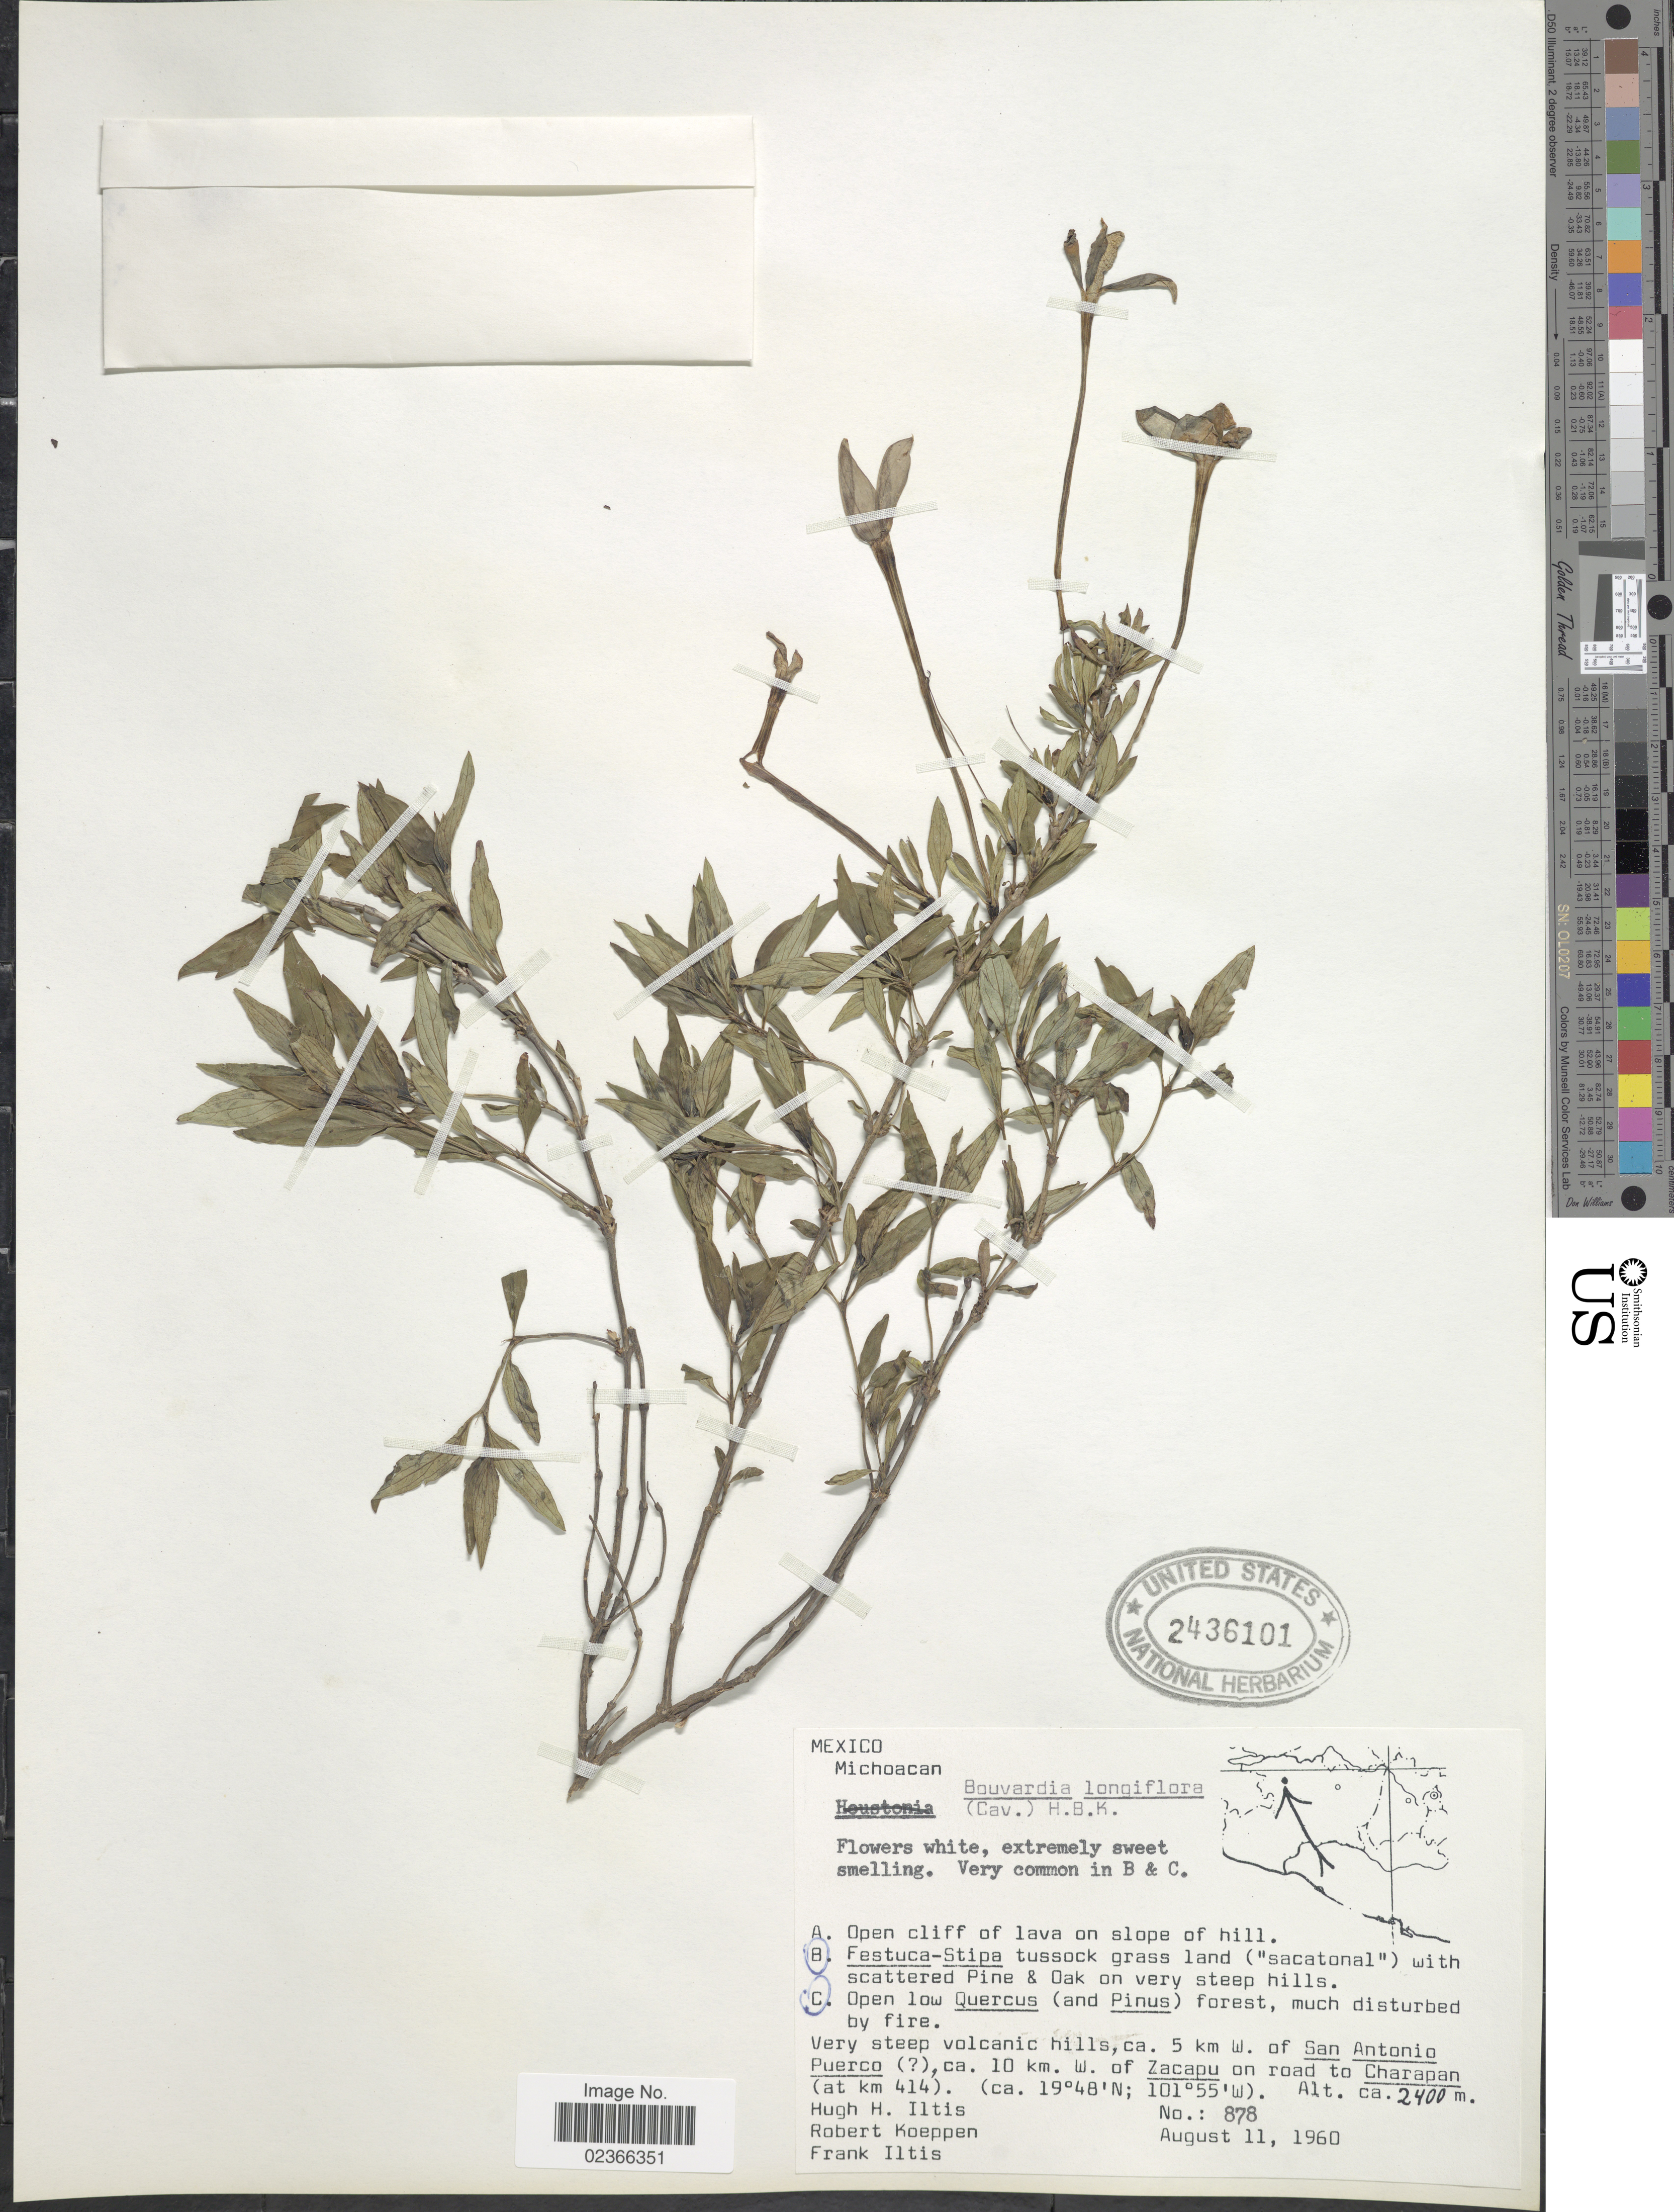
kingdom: Plantae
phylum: Tracheophyta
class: Magnoliopsida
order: Gentianales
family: Rubiaceae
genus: Bouvardia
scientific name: Bouvardia longiflora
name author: (Cav.) Kunth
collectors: H. H. Iltis, R. C. Koeppen & F. S. Iltis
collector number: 878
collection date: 1960-08-11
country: Mexico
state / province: Michoacán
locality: Very steep volcanic hills, ca. 5 km. W. of San Antonio Puerco ( [unsure placement]), ca. 10 km. W. of Zacapu on road to Charapan (at km. 414)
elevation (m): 2400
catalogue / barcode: US 2436101